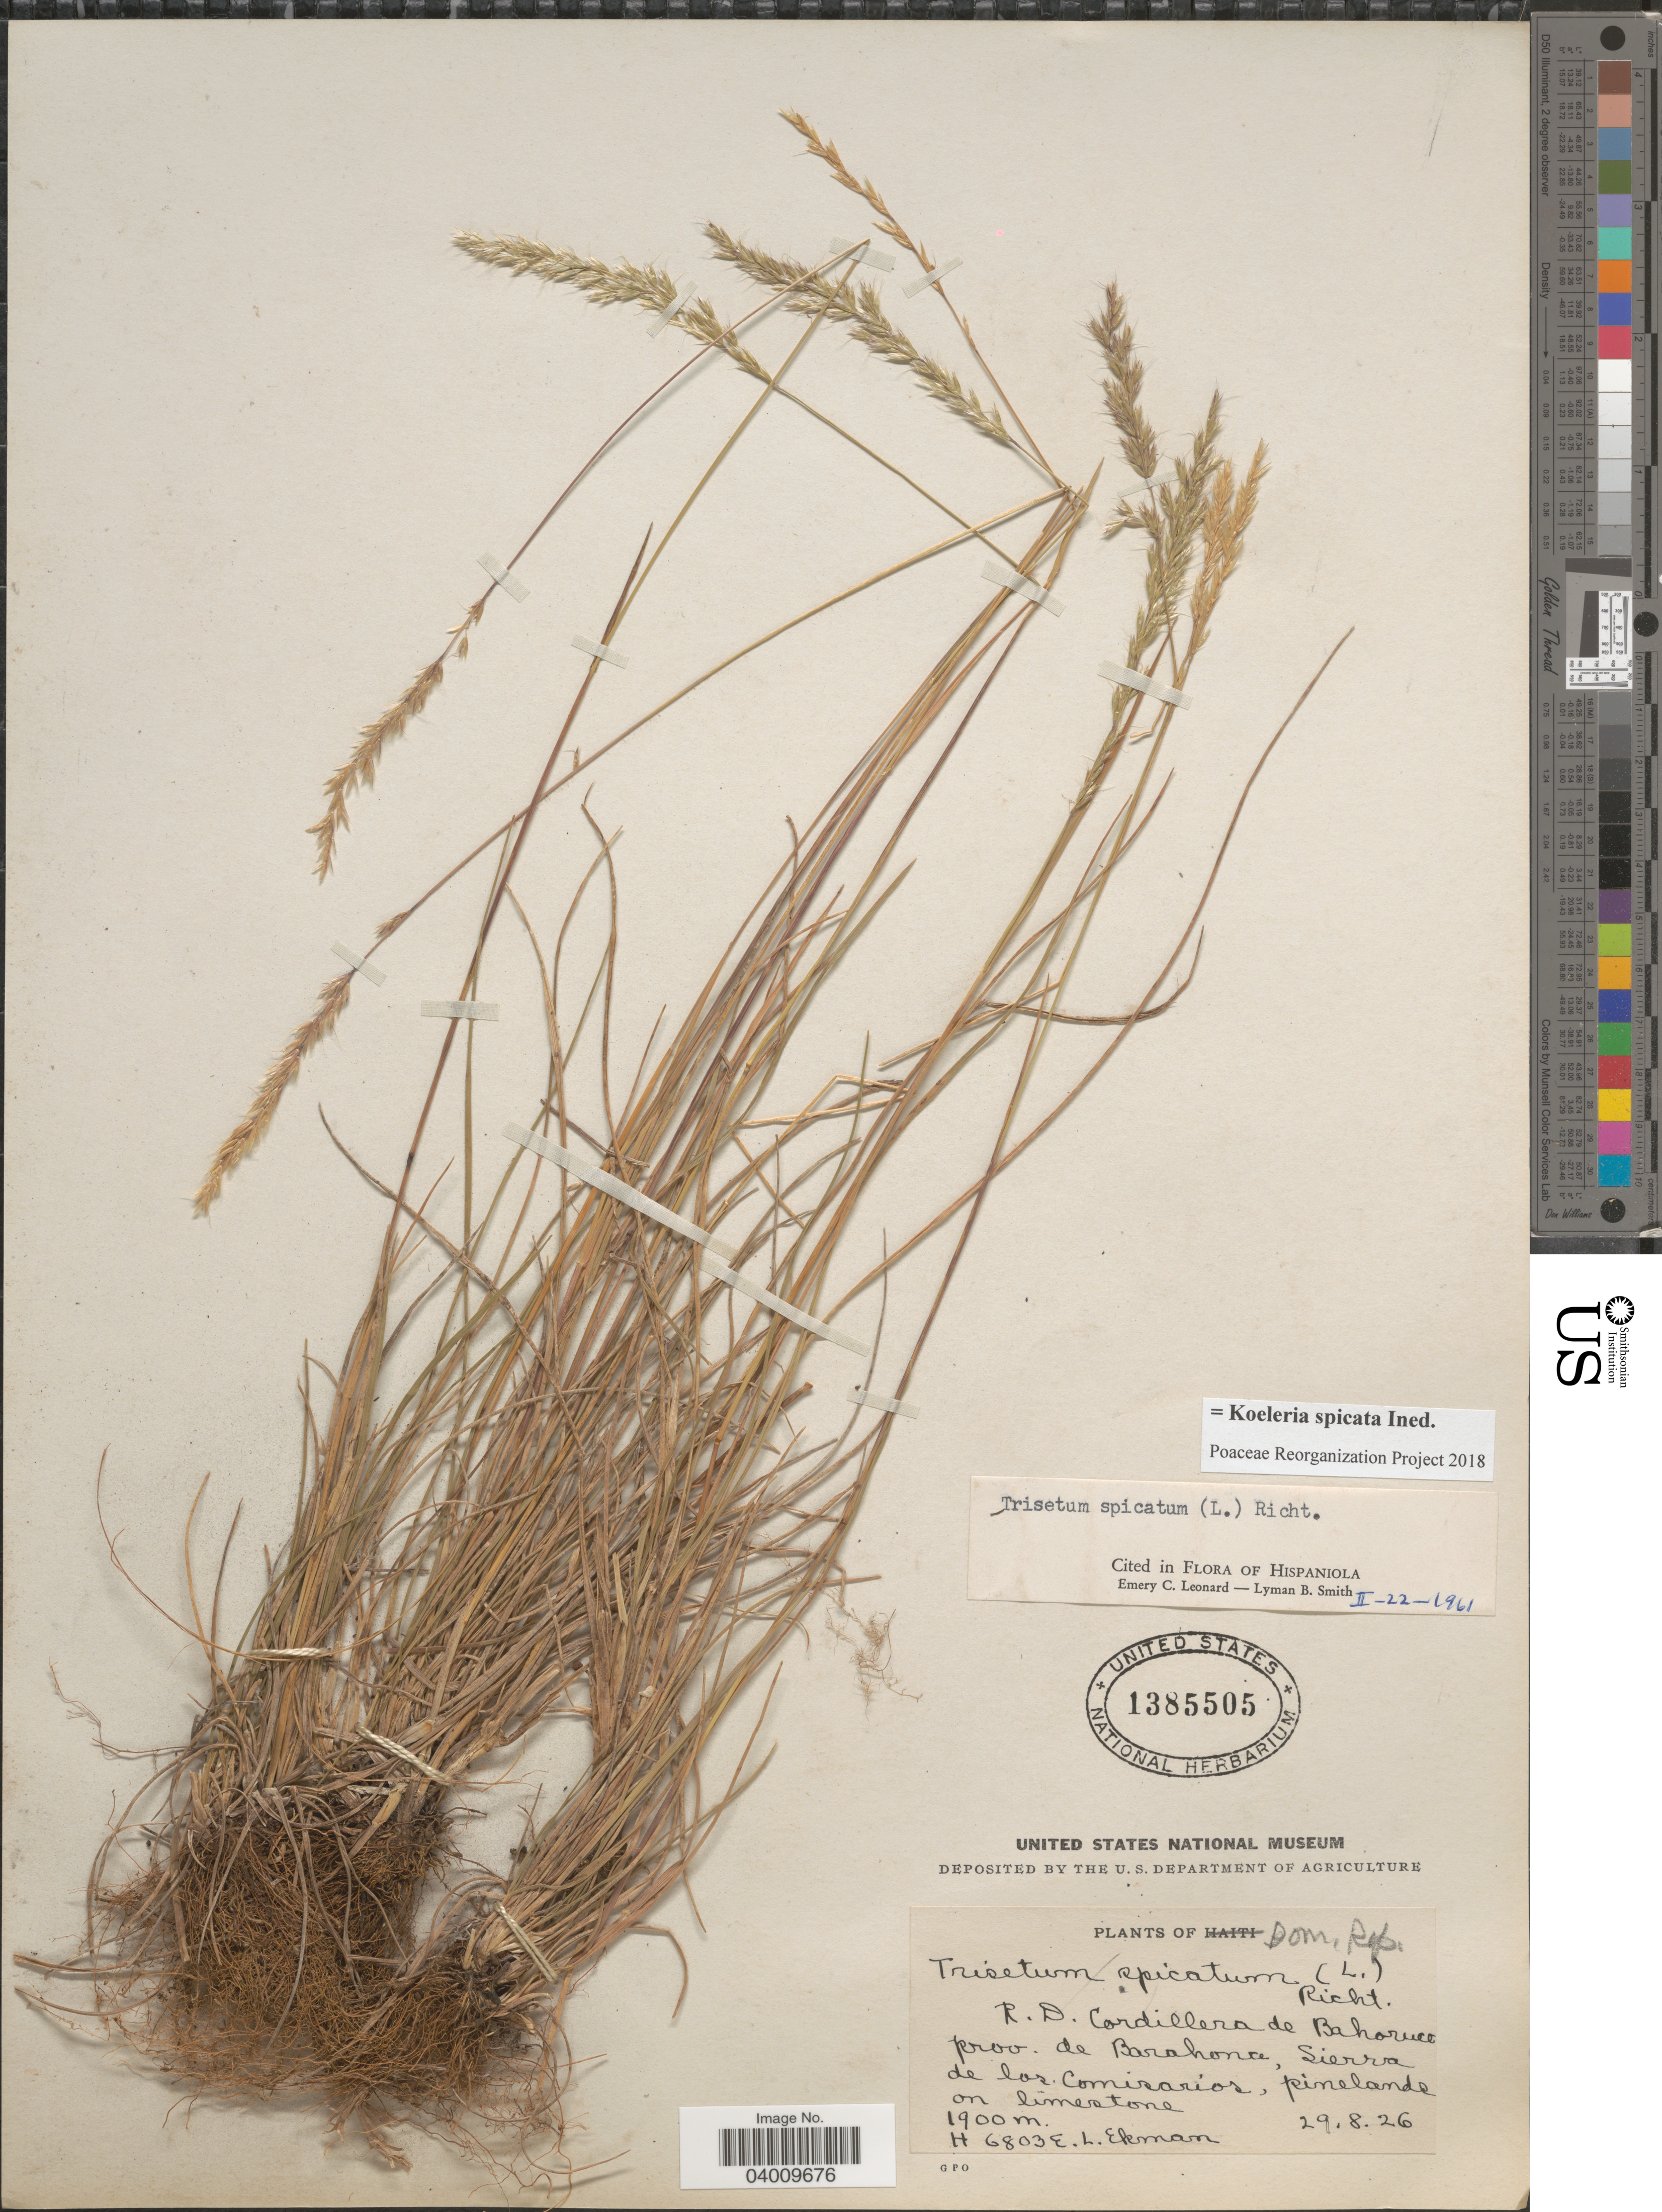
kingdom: Plantae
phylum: Tracheophyta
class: Liliopsida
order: Poales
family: Poaceae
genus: Koeleria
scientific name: Koeleria spicata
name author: (L.) Barberá et al.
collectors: E. L. Ekman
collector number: H 6803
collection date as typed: Transcribed d/m/y: 29/8/26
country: Dominican Republic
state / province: Baoruco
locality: R. D. Cordillera de Bahoruce. Prov. de Barahona, Sierra de los Comisarios.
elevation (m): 1900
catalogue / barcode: US 1385505